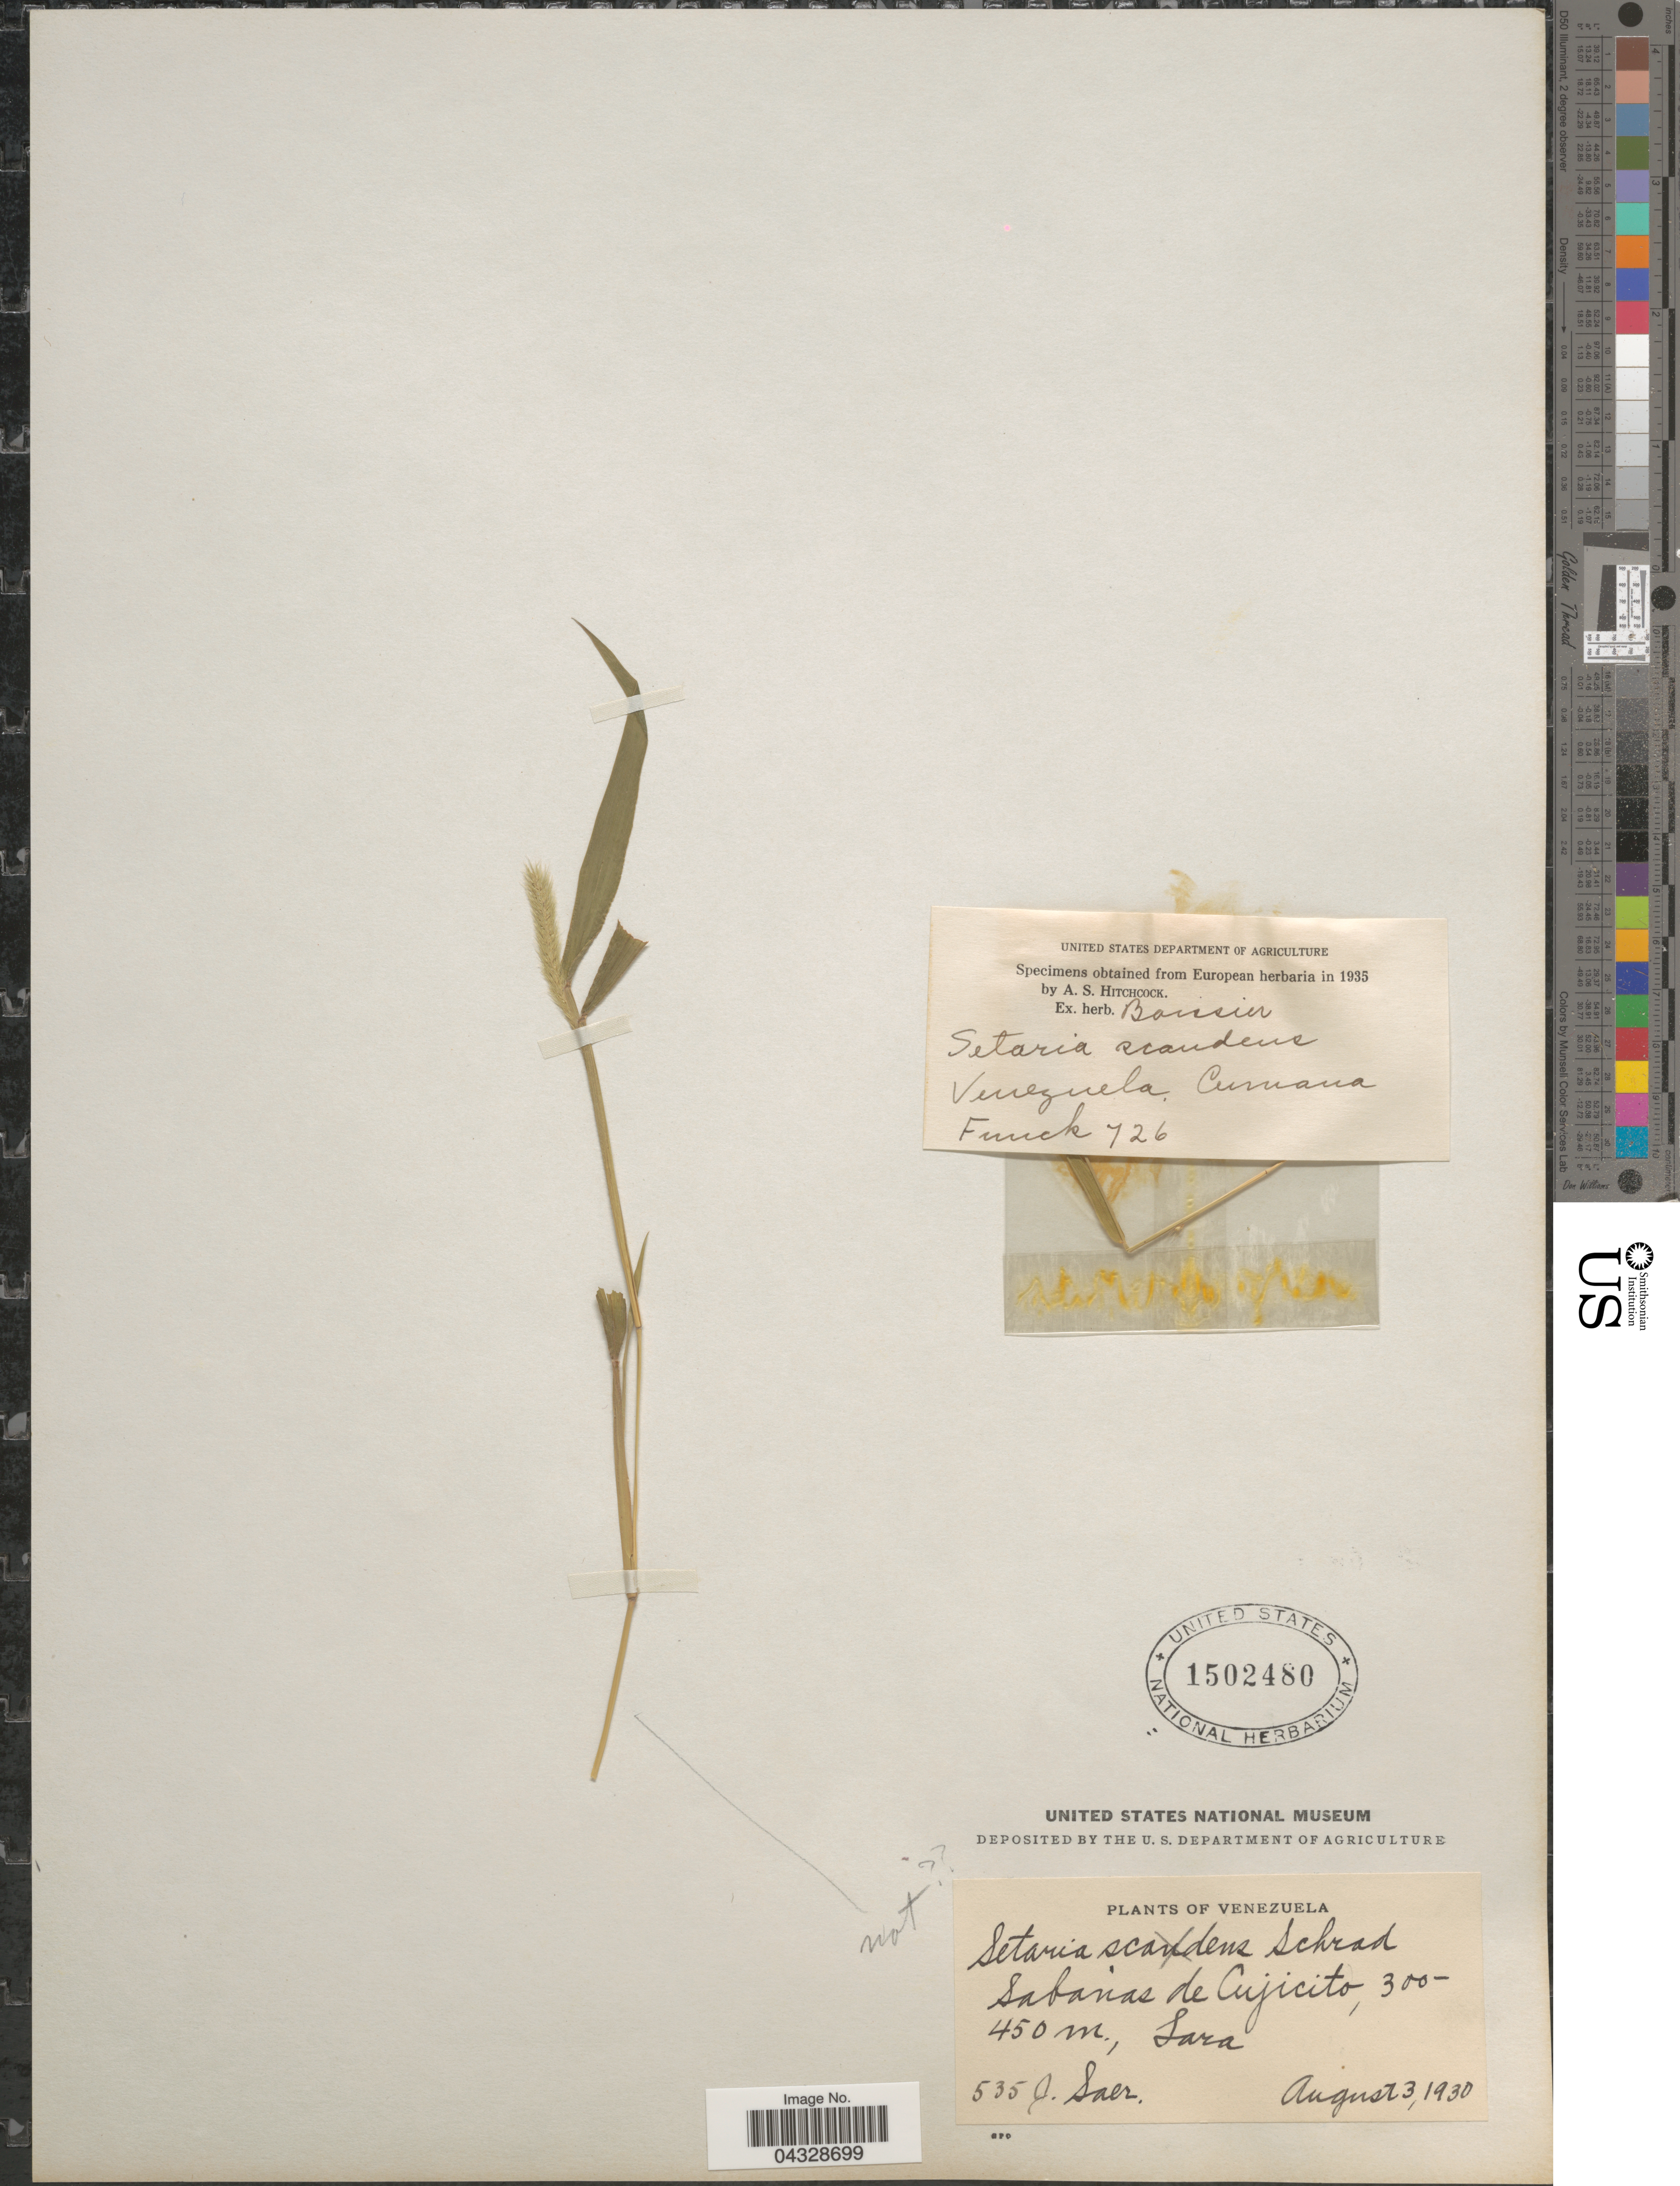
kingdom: Plantae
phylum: Tracheophyta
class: Liliopsida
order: Poales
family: Poaceae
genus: Setaria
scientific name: Setaria scandens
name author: Schrad. ex Schult.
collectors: J. Saer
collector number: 535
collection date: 1930-08-03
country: Venezuela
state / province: Lara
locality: Sabanas de Cujicito.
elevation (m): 300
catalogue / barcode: US 1502480